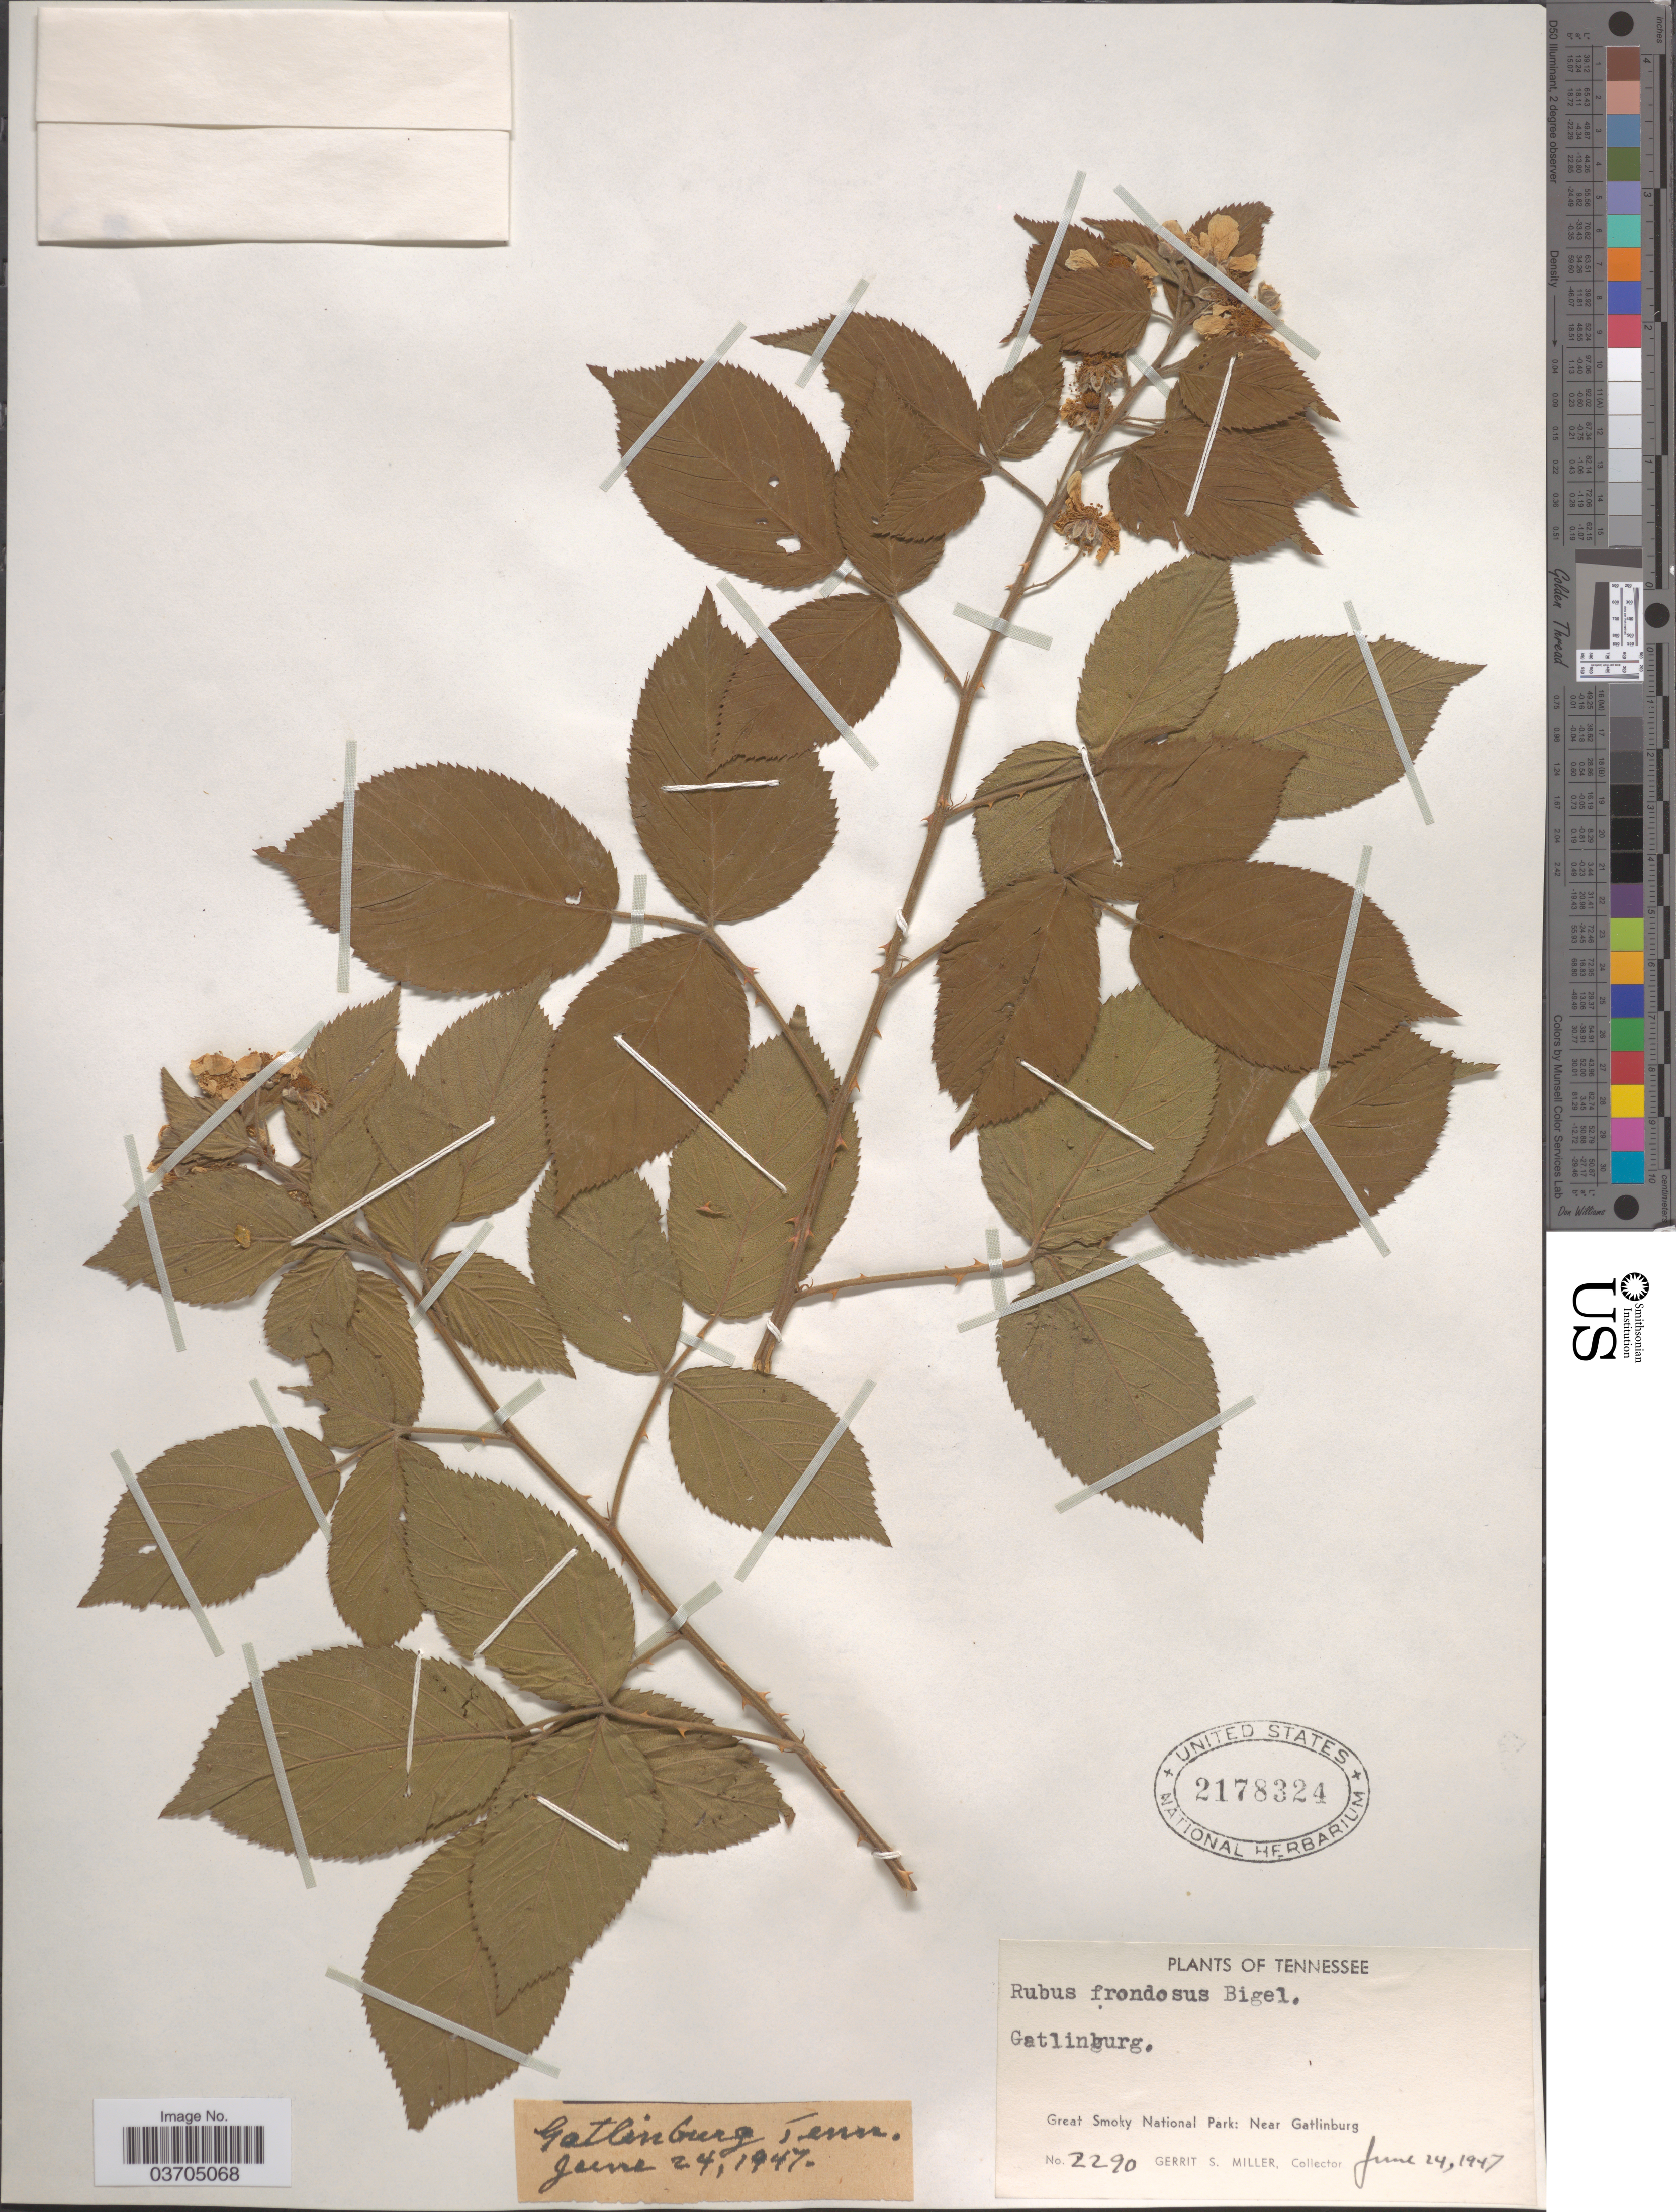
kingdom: Plantae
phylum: Tracheophyta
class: Magnoliopsida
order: Rosales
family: Rosaceae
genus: Rubus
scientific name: Rubus frondosus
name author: Bigelow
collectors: G. S. Miller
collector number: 2290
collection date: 1947-06-24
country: United States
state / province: Tennessee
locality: Gatlinburg, Great Smoky National Park: Near Gatlinburg.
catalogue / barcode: US 2178324